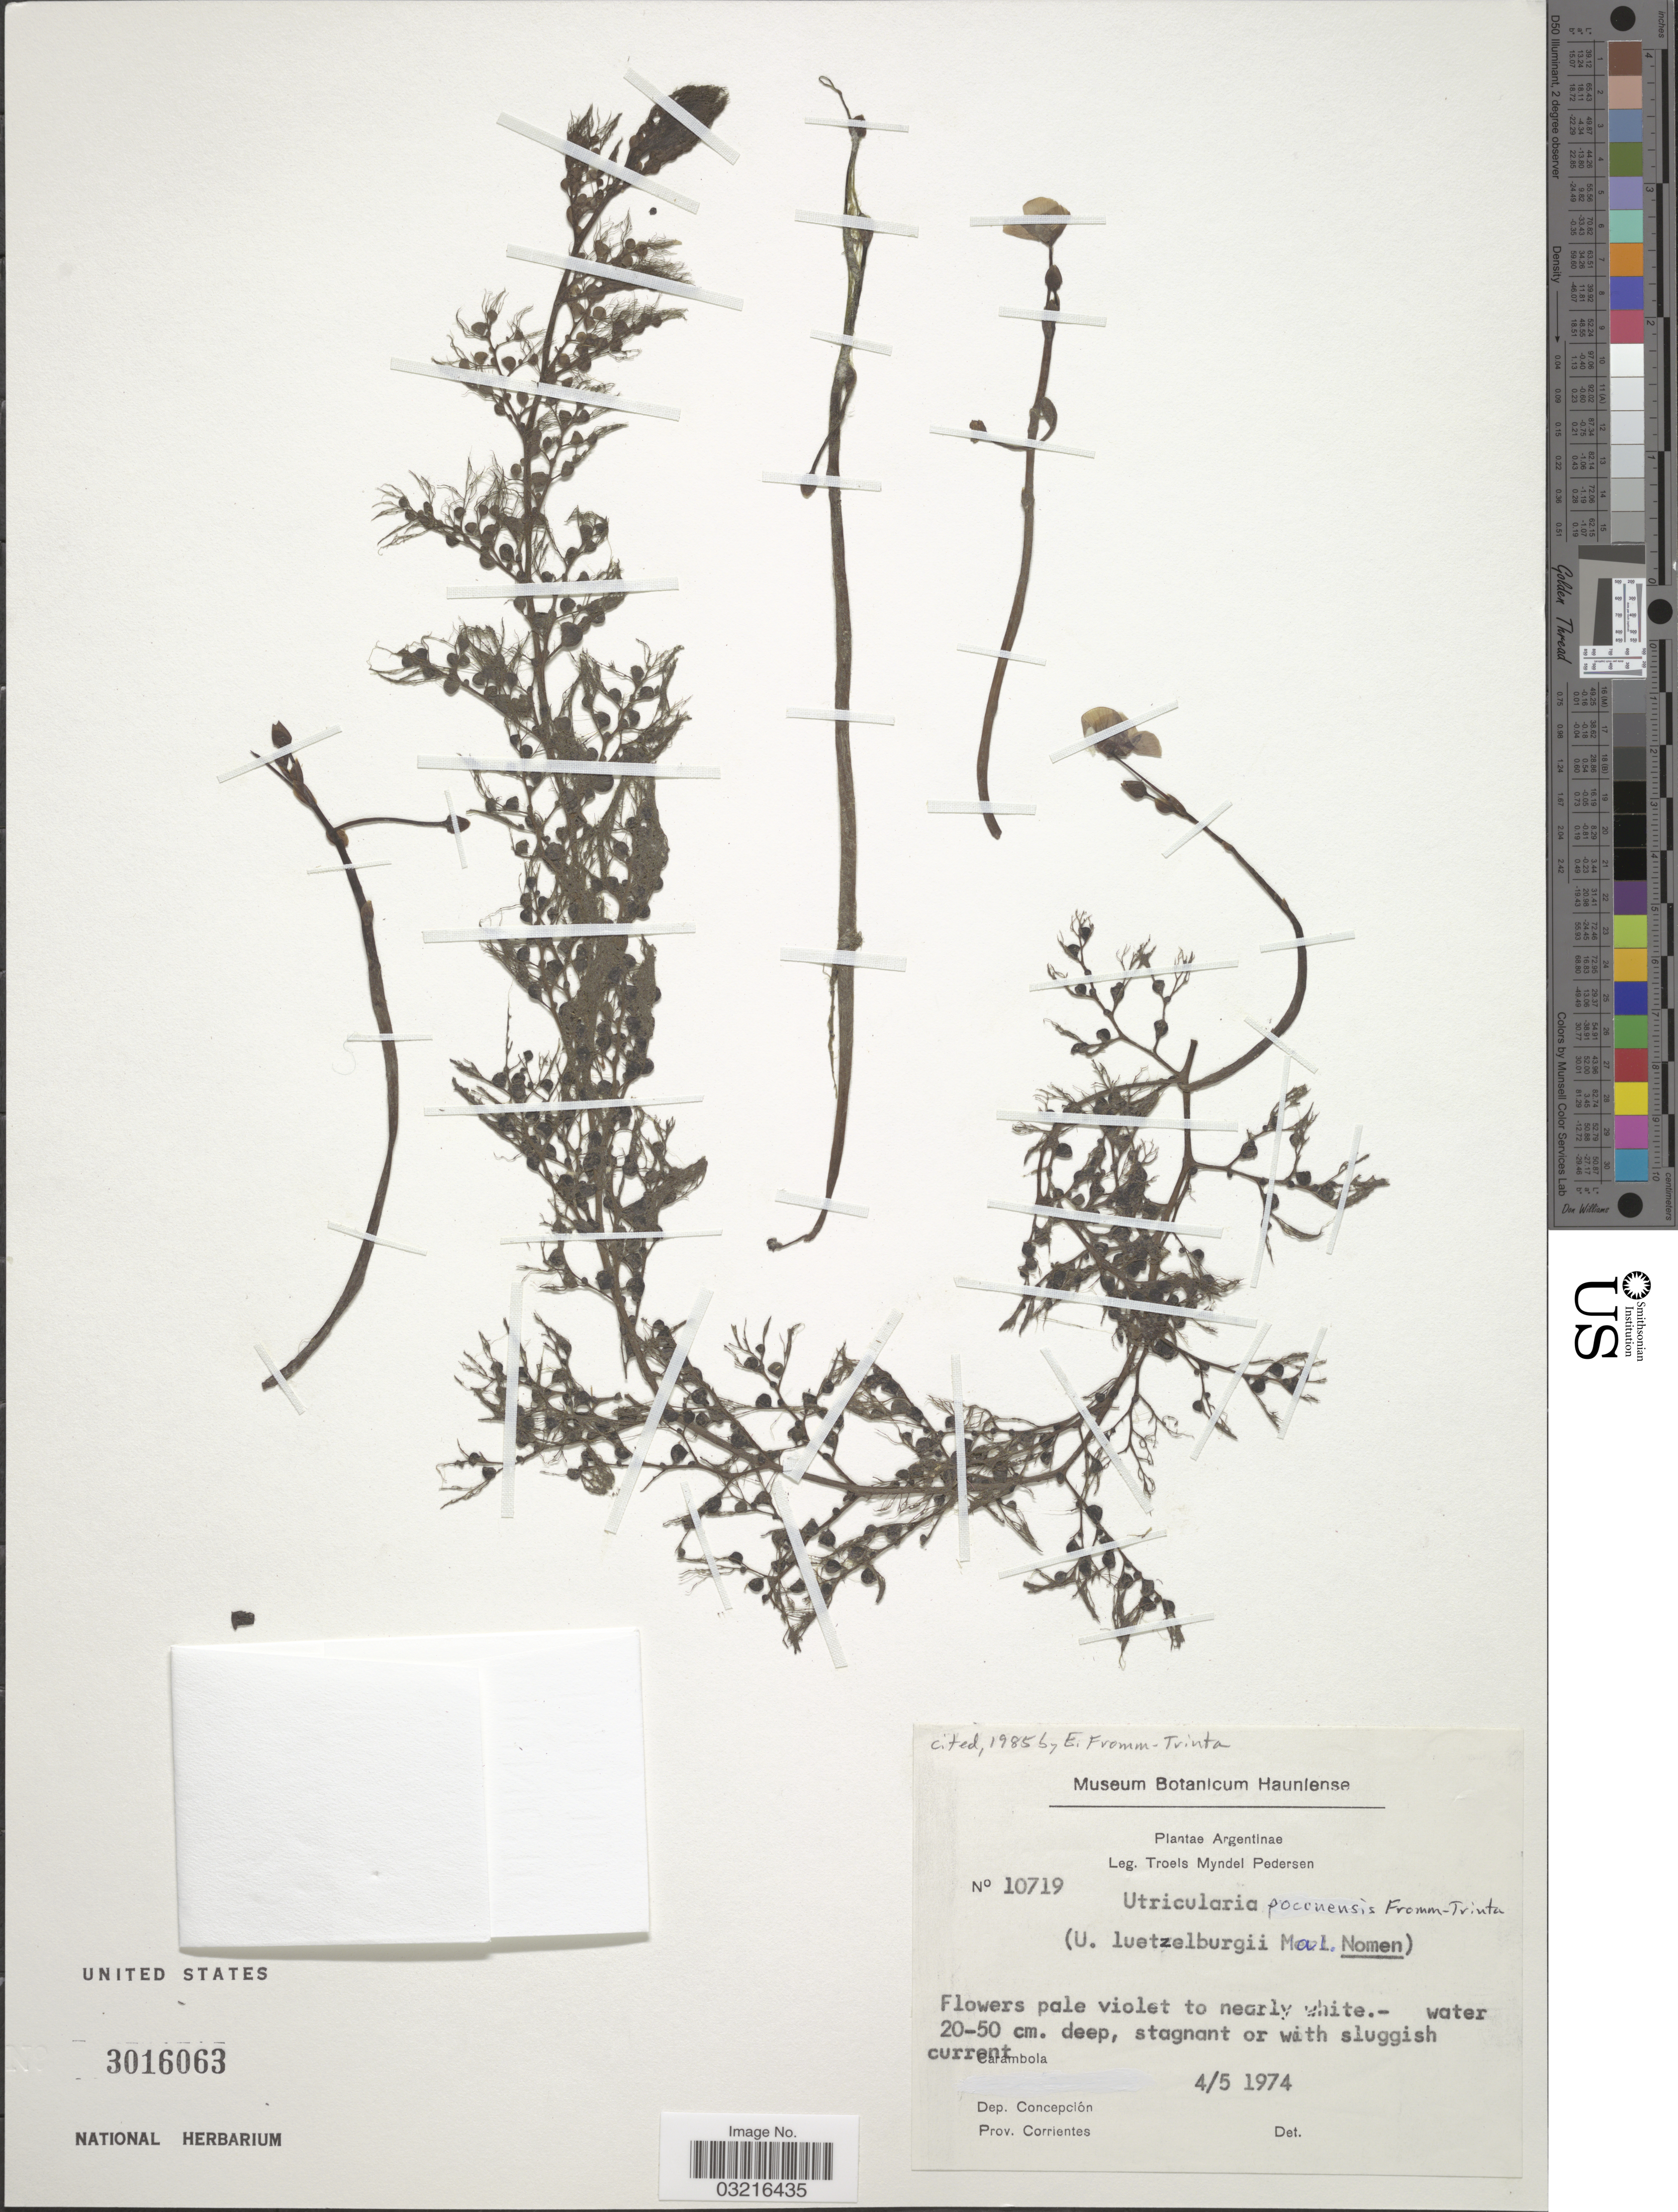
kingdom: Plantae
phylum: Tracheophyta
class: Magnoliopsida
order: Lamiales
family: Lentibulariaceae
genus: Utricularia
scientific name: Utricularia poconensis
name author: Fromm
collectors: T. Pederson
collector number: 10719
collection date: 1974-05-04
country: Argentina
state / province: Corrientes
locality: Caramboia, Dep. Concepción.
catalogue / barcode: US 3016063